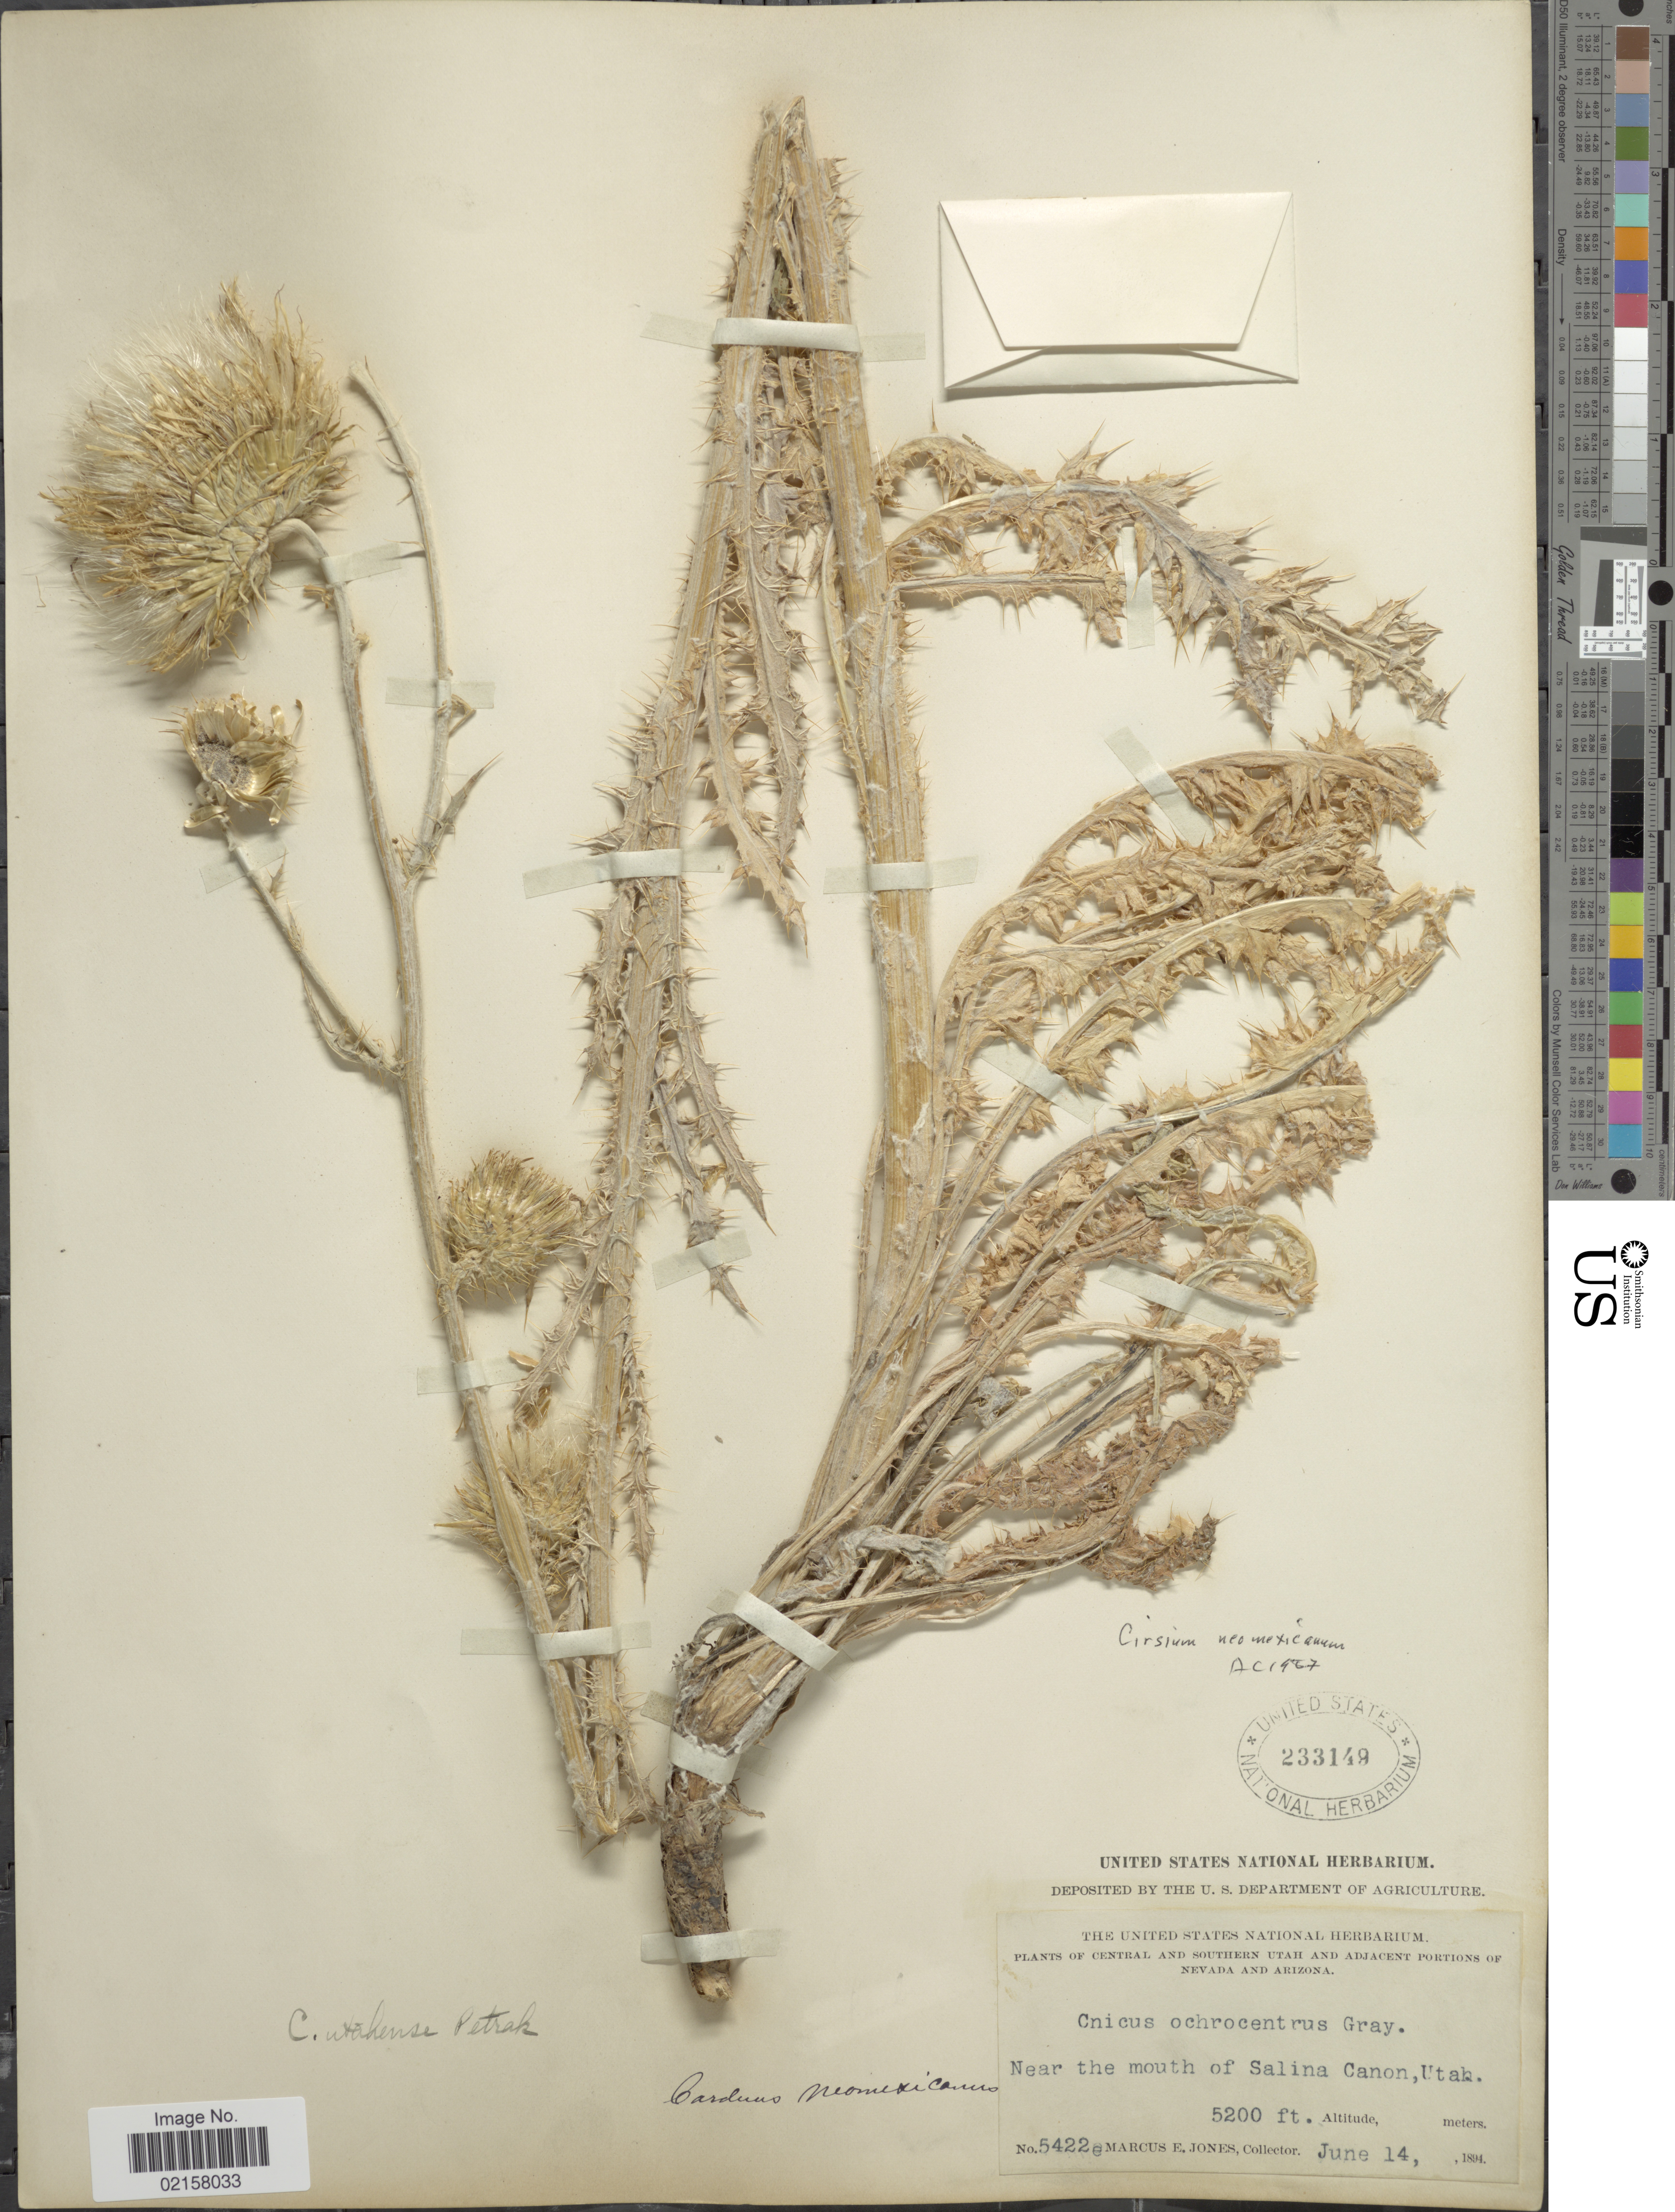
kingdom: Plantae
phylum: Tracheophyta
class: Magnoliopsida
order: Asterales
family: Asteraceae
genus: Cirsium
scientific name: Cirsium neomexicanum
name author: A. Gray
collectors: M. E. Jones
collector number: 5422e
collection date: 1894-06-14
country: United States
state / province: Utah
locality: Near the mouth of Salina Canon.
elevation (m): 1585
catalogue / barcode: US 233149